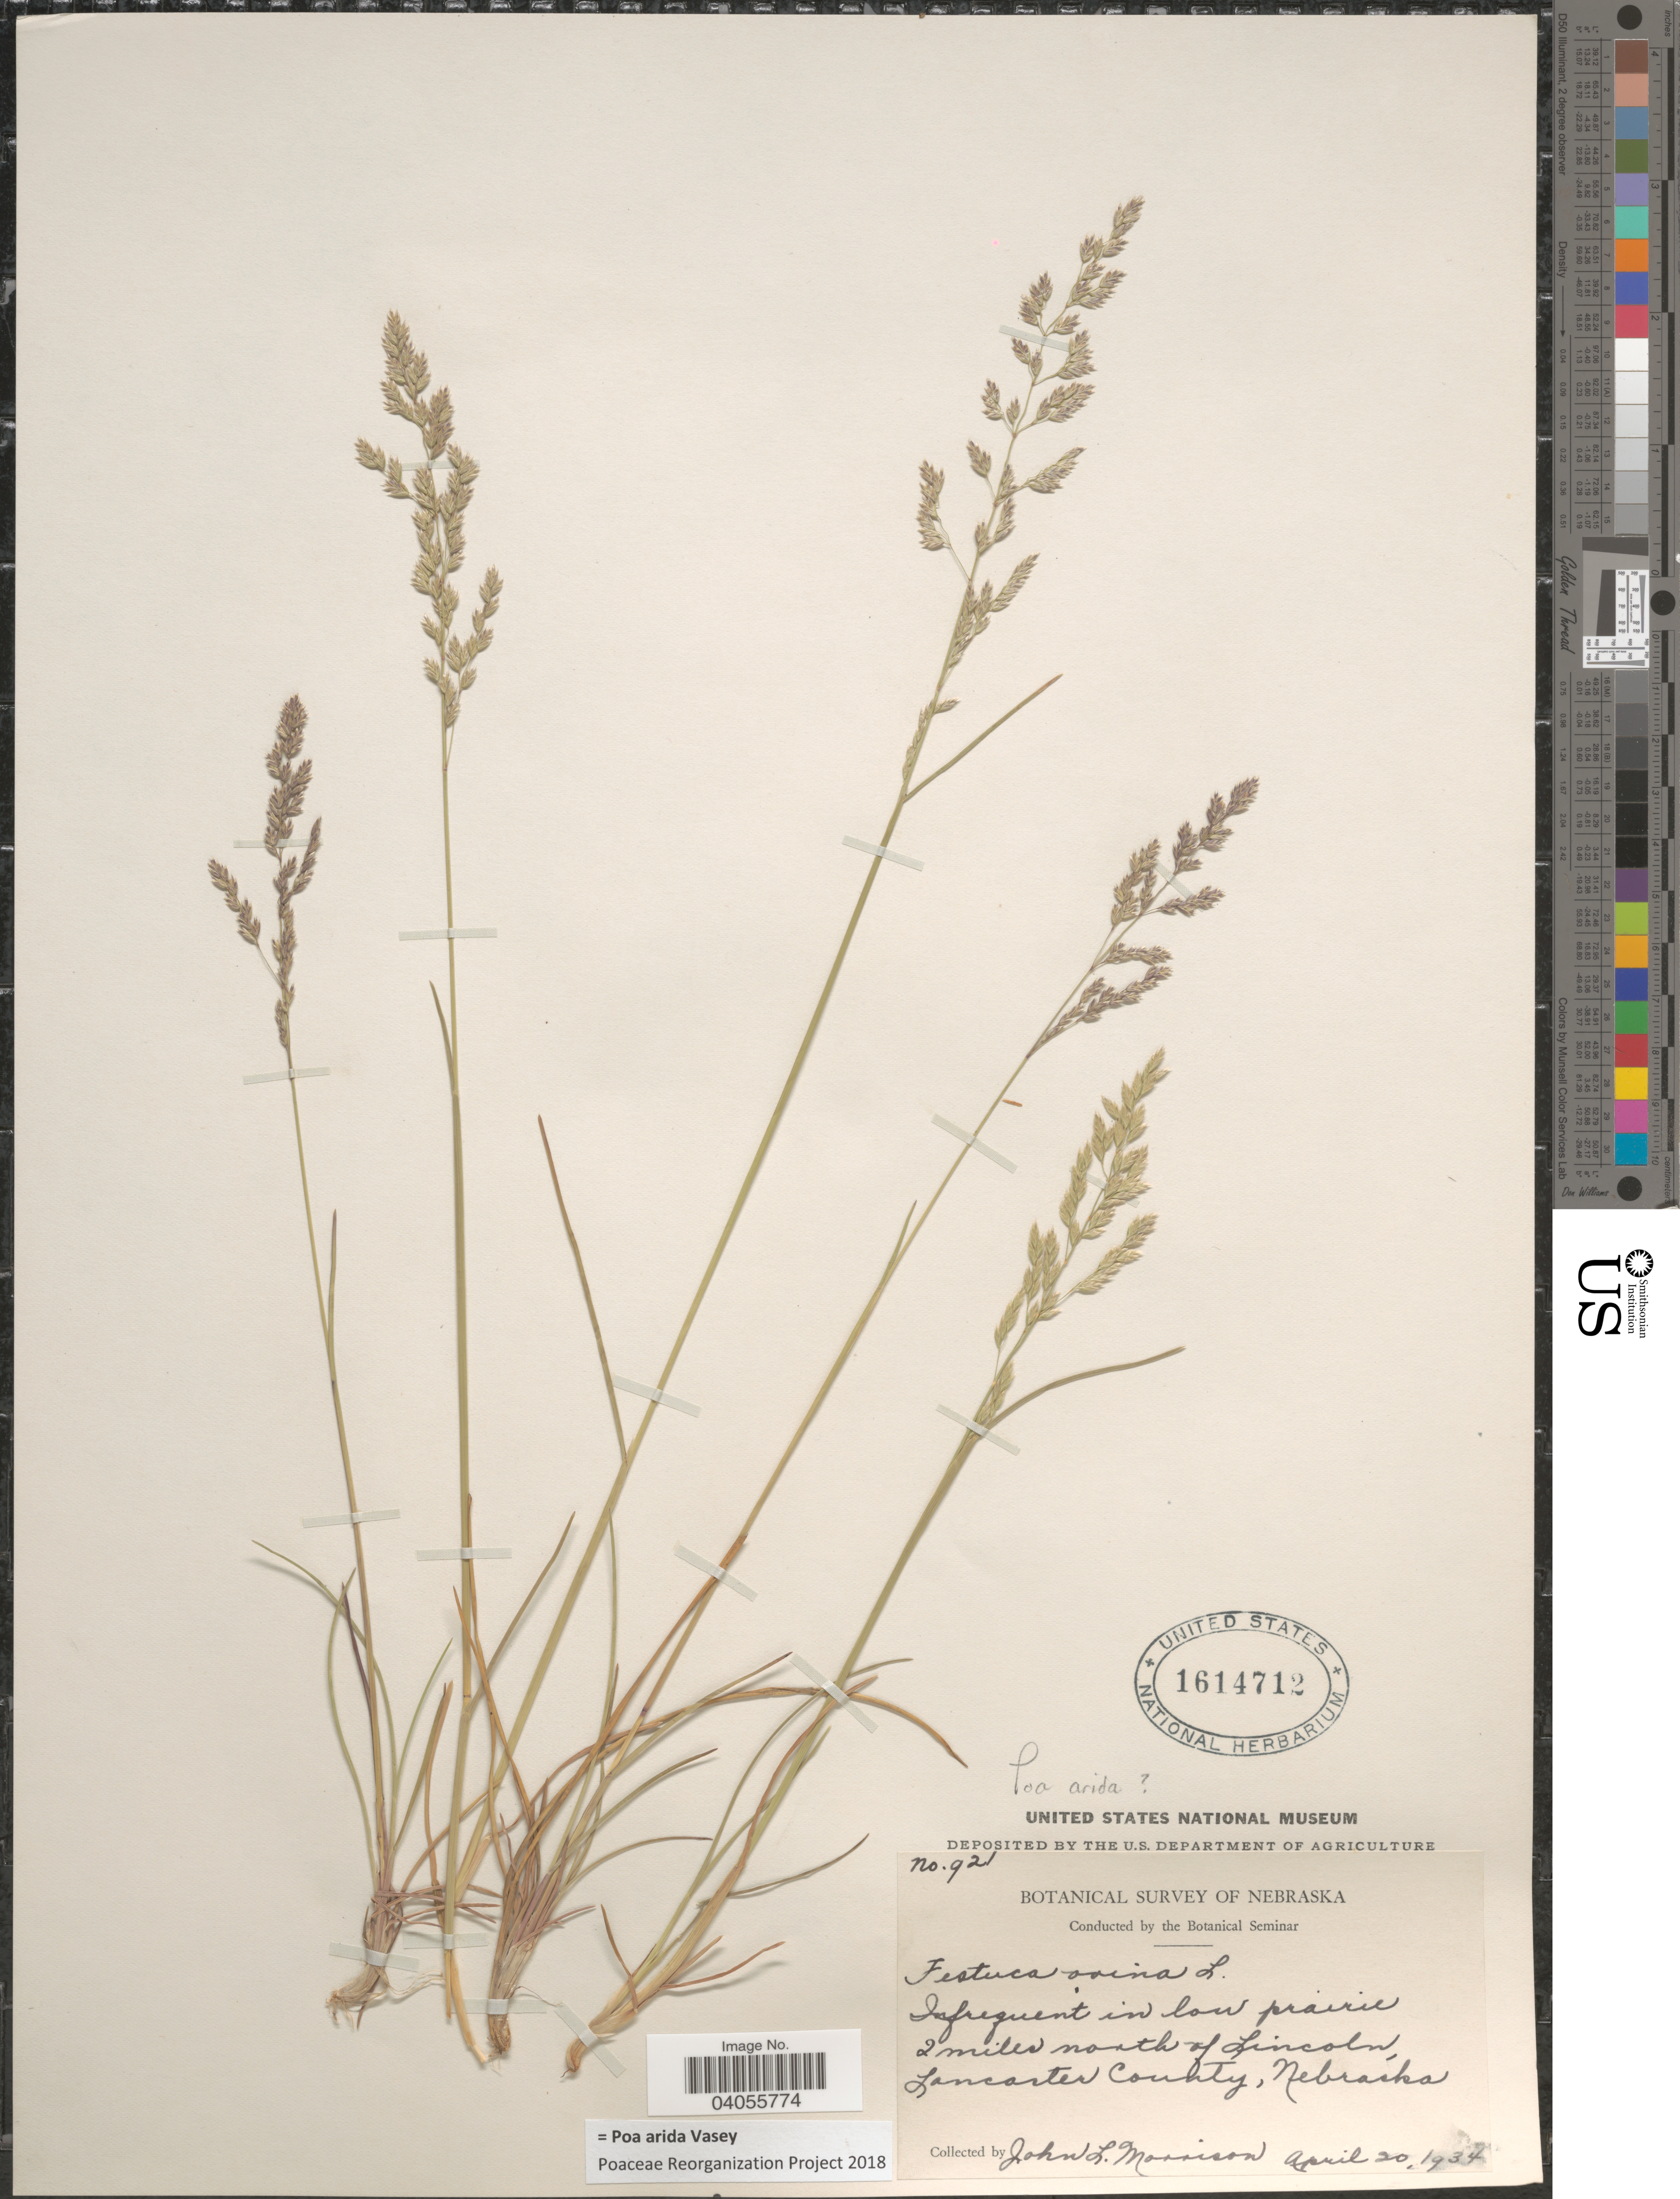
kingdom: Plantae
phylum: Tracheophyta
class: Liliopsida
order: Poales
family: Poaceae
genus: Poa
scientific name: Poa arida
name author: Vasey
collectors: J. Morrison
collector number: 921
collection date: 1934-04-20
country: United States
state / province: Nebraska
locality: Infrequent in low prairie 2 miles north of Lincoln, Lancaster County.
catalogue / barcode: US 1614712